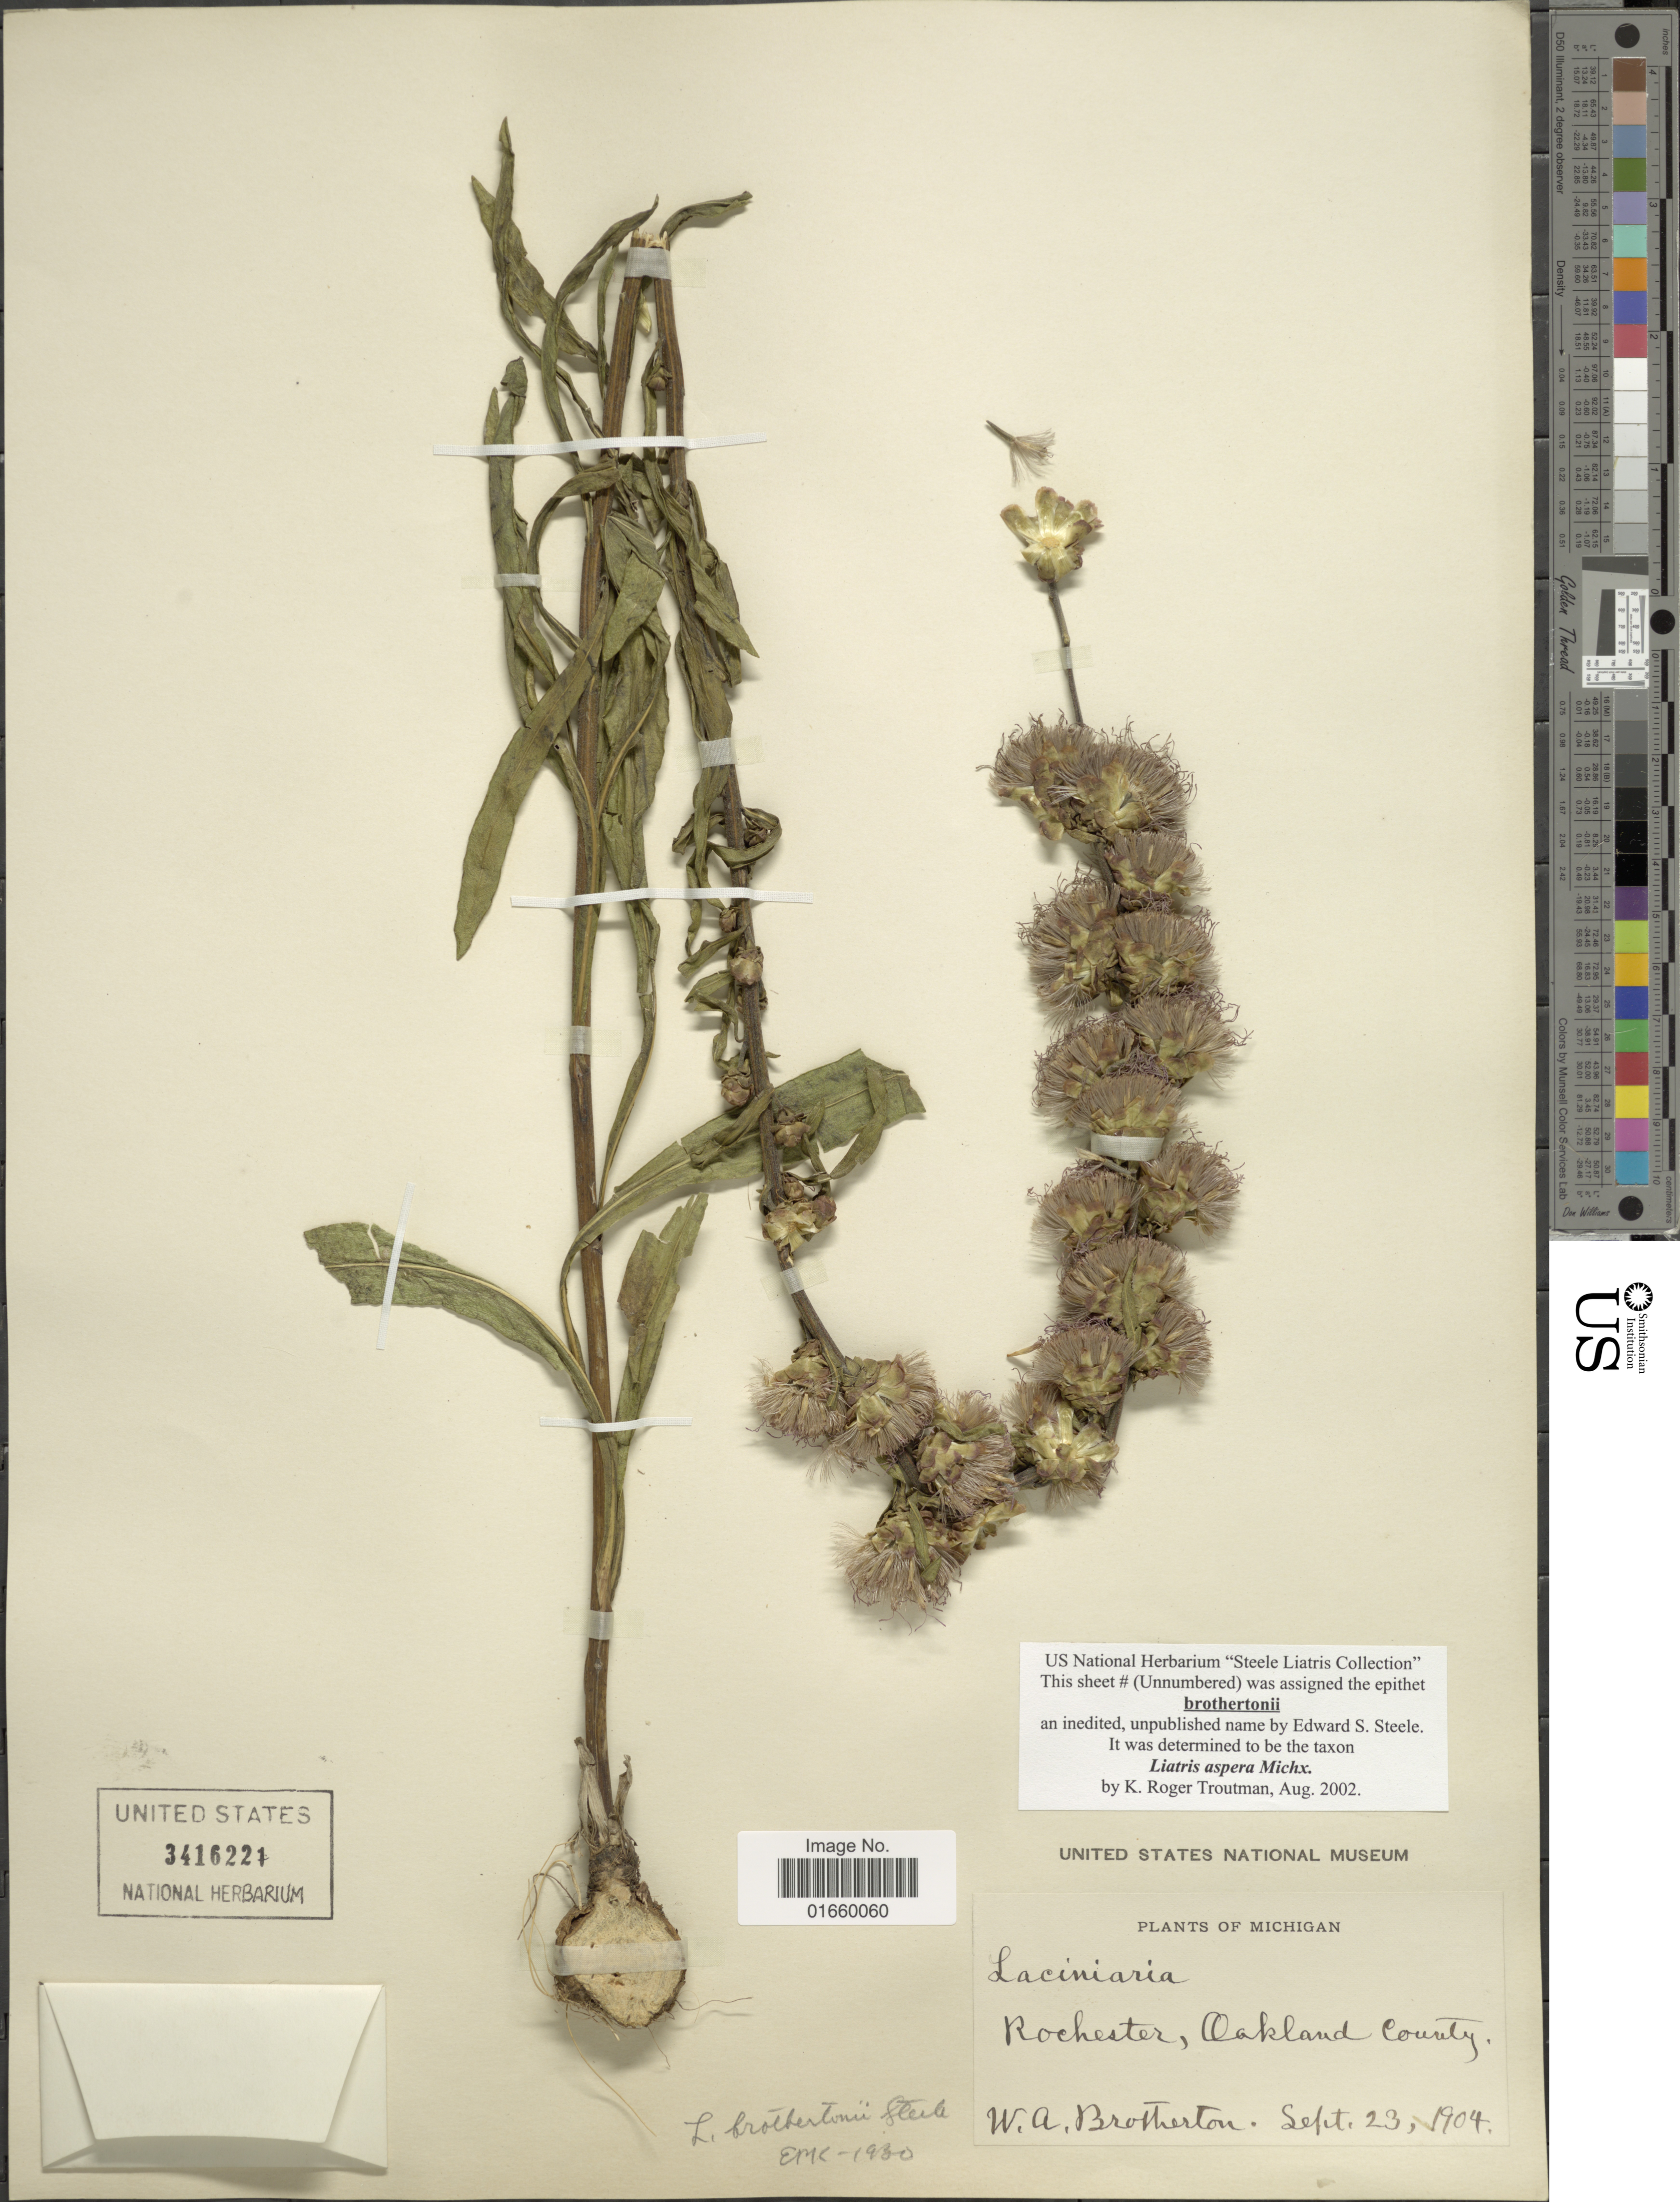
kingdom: Plantae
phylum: Tracheophyta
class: Magnoliopsida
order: Asterales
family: Asteraceae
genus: Liatris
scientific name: Liatris aspera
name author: Michx.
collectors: W. Brotherton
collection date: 1904-09-23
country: United States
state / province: Michigan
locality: Rochester, Oakland County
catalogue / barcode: US 3416221